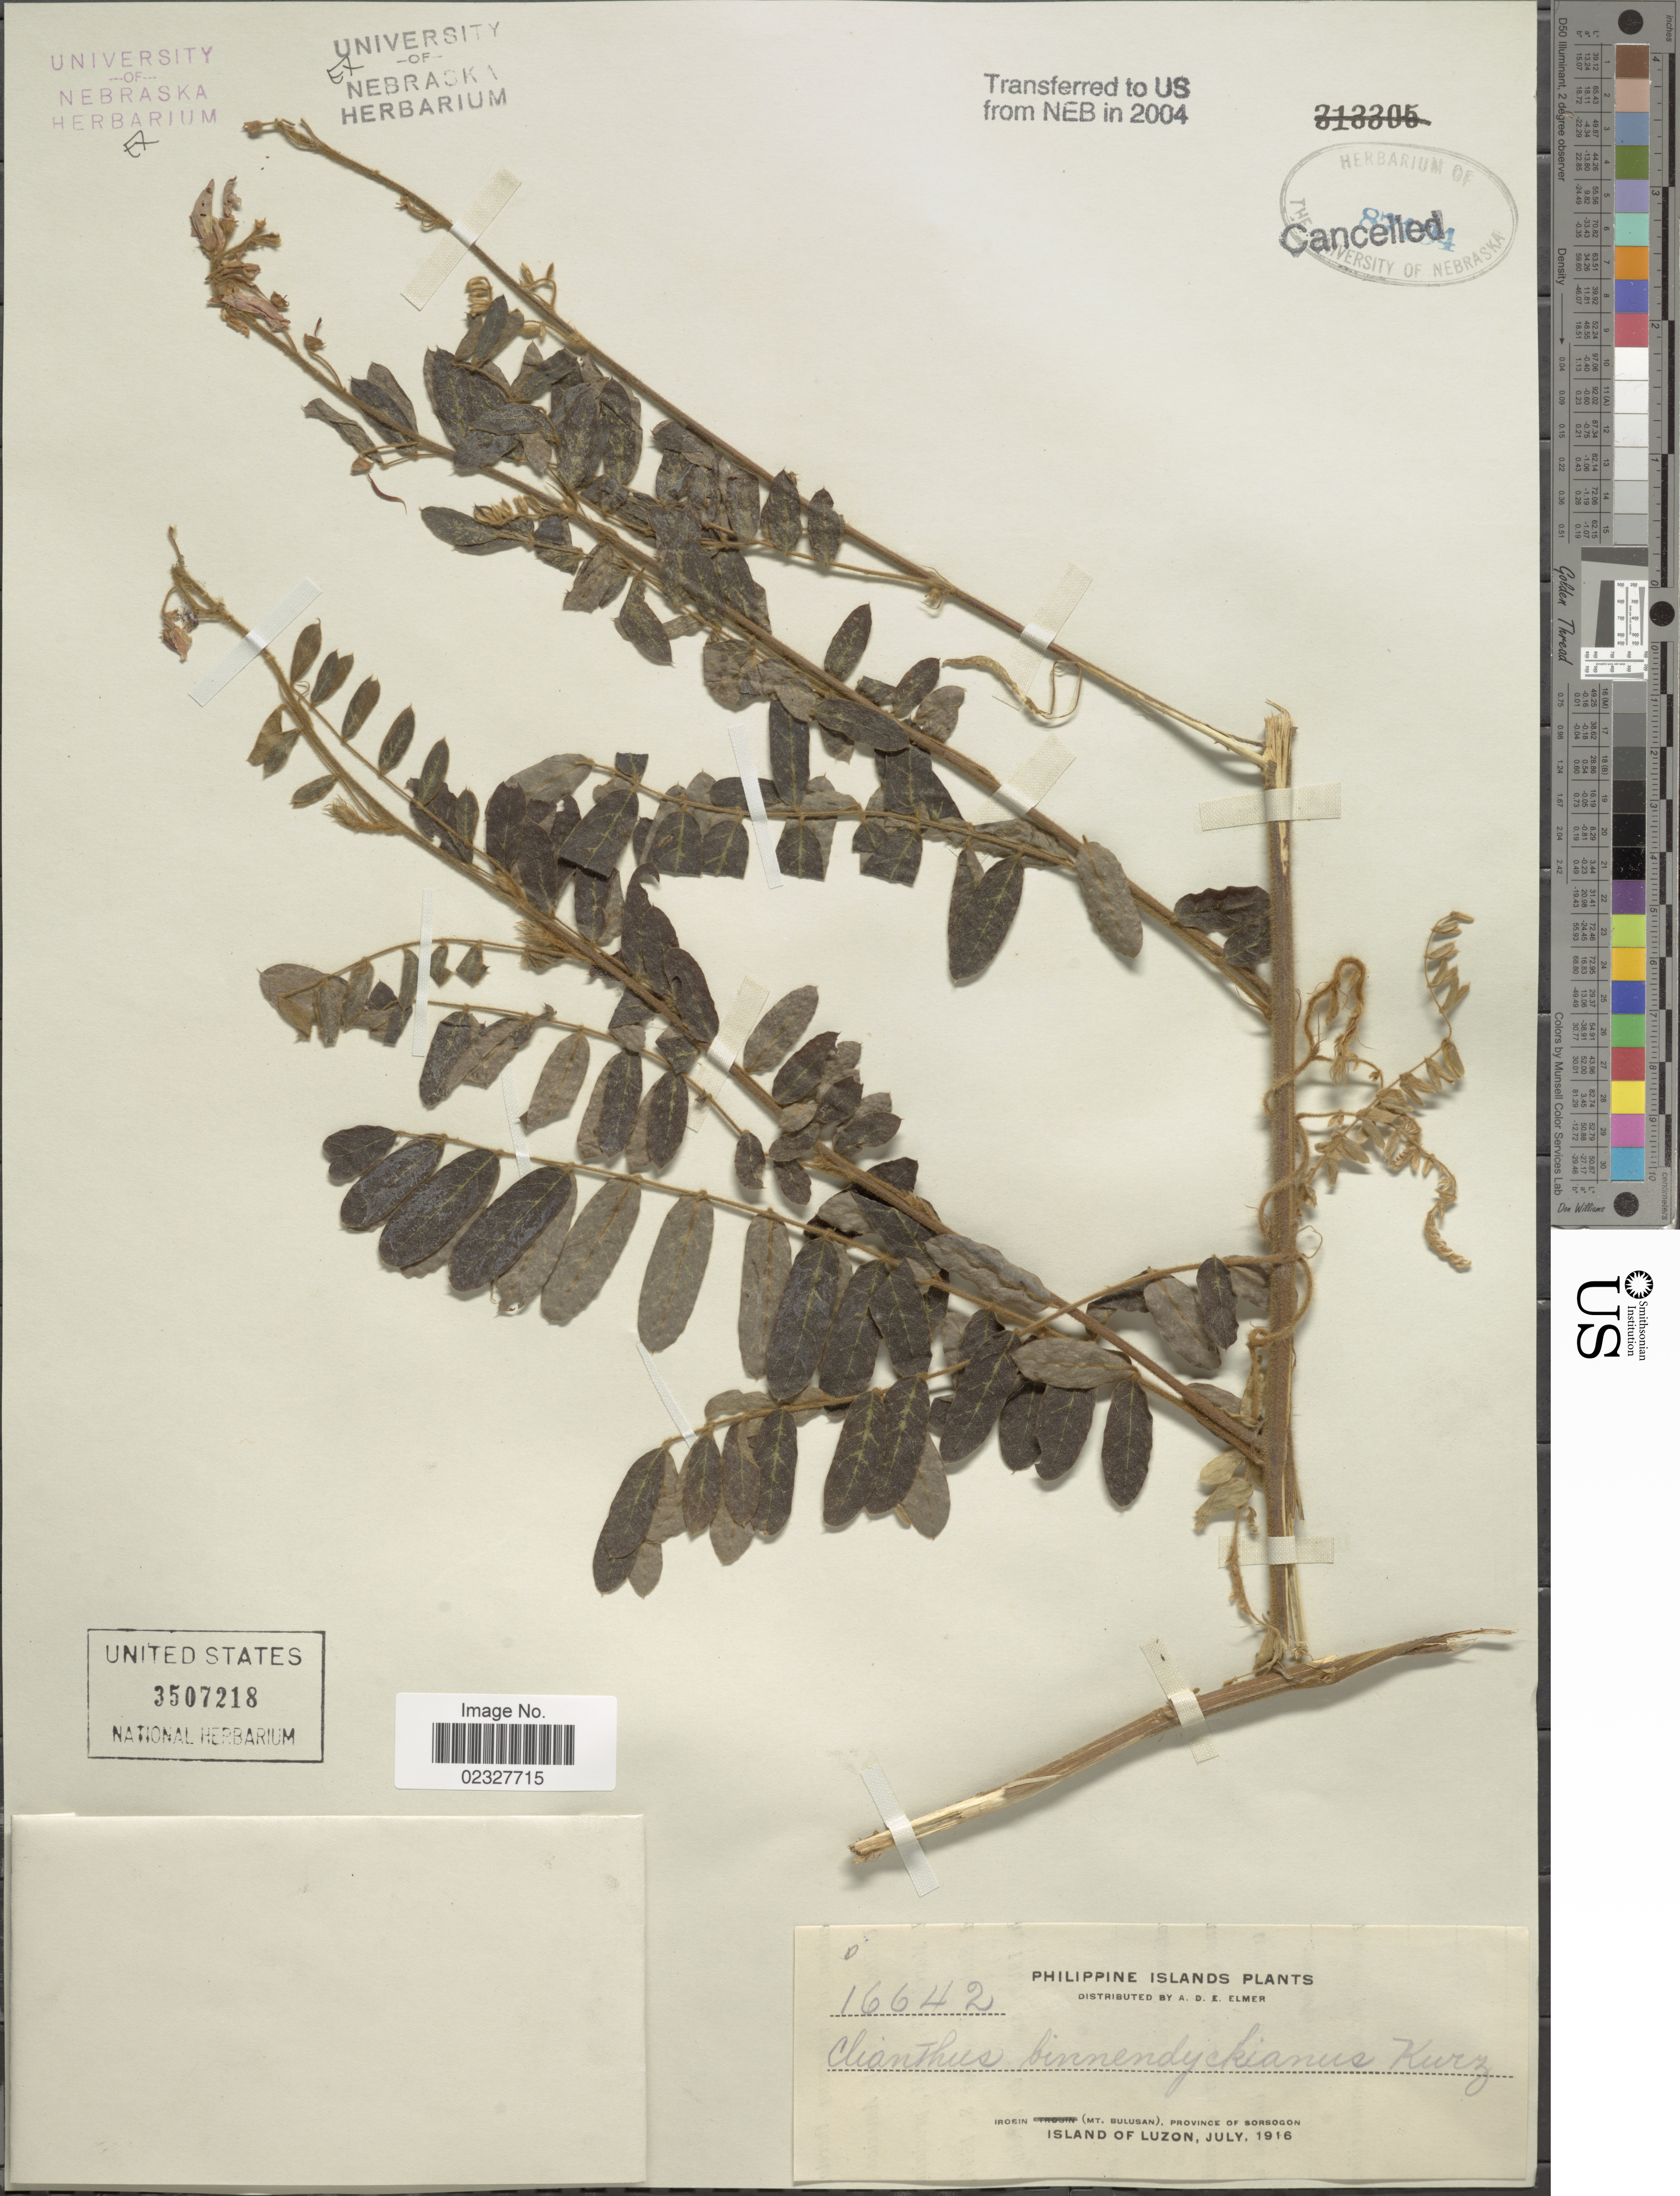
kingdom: Plantae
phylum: Tracheophyta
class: Magnoliopsida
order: Fabales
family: Fabaceae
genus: Clianthus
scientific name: Clianthus binnendyckianus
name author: Kurz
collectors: A. D. E. Elmer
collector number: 16642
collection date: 1916-07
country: Philippines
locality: Irosin (Mt. Bulusan) Province of Sorsogon. Island of Luzon.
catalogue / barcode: US 3507218